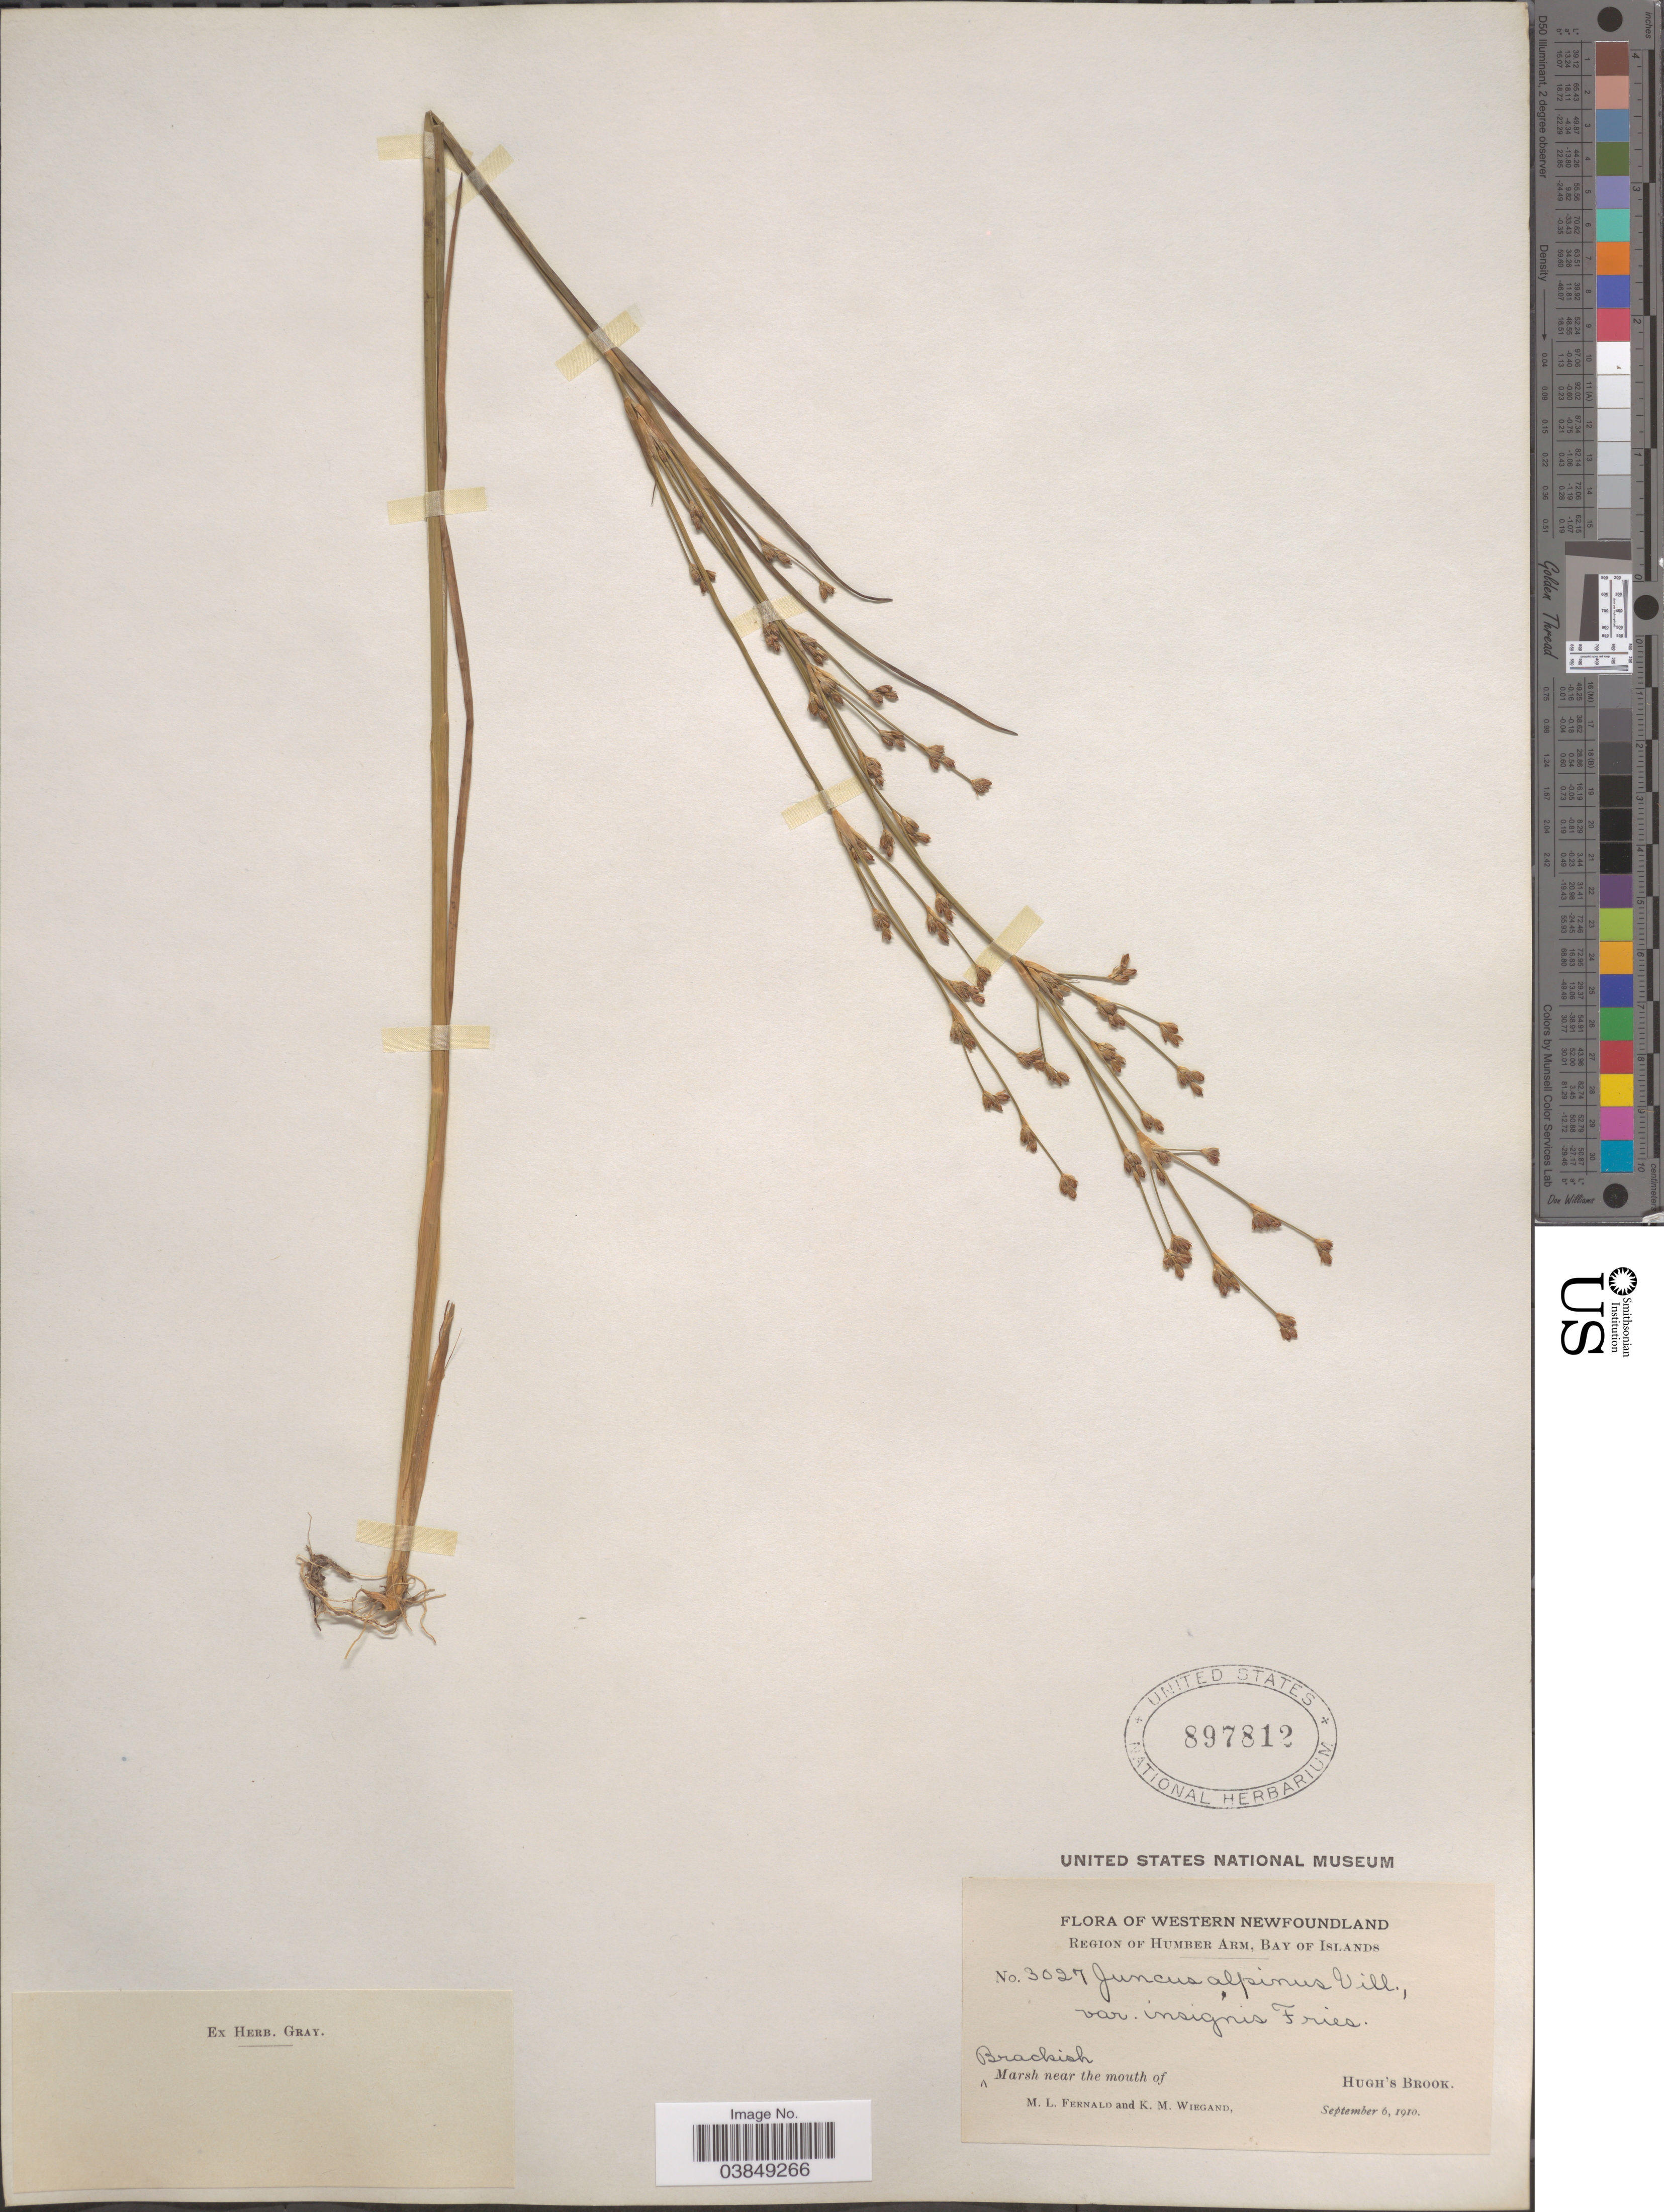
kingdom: Plantae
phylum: Tracheophyta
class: Liliopsida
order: Poales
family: Juncaceae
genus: Juncus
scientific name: Juncus rariflorus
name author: Hartm.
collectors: M. L. Fernald & K. M. Wiegand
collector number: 3027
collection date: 1910-09-06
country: Canada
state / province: Newfoundland and Labrador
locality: Western Newfoundland. Region of Humber Arm, Bay of Islands. Near the mouth of Hugh's Brook.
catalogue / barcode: US 897812